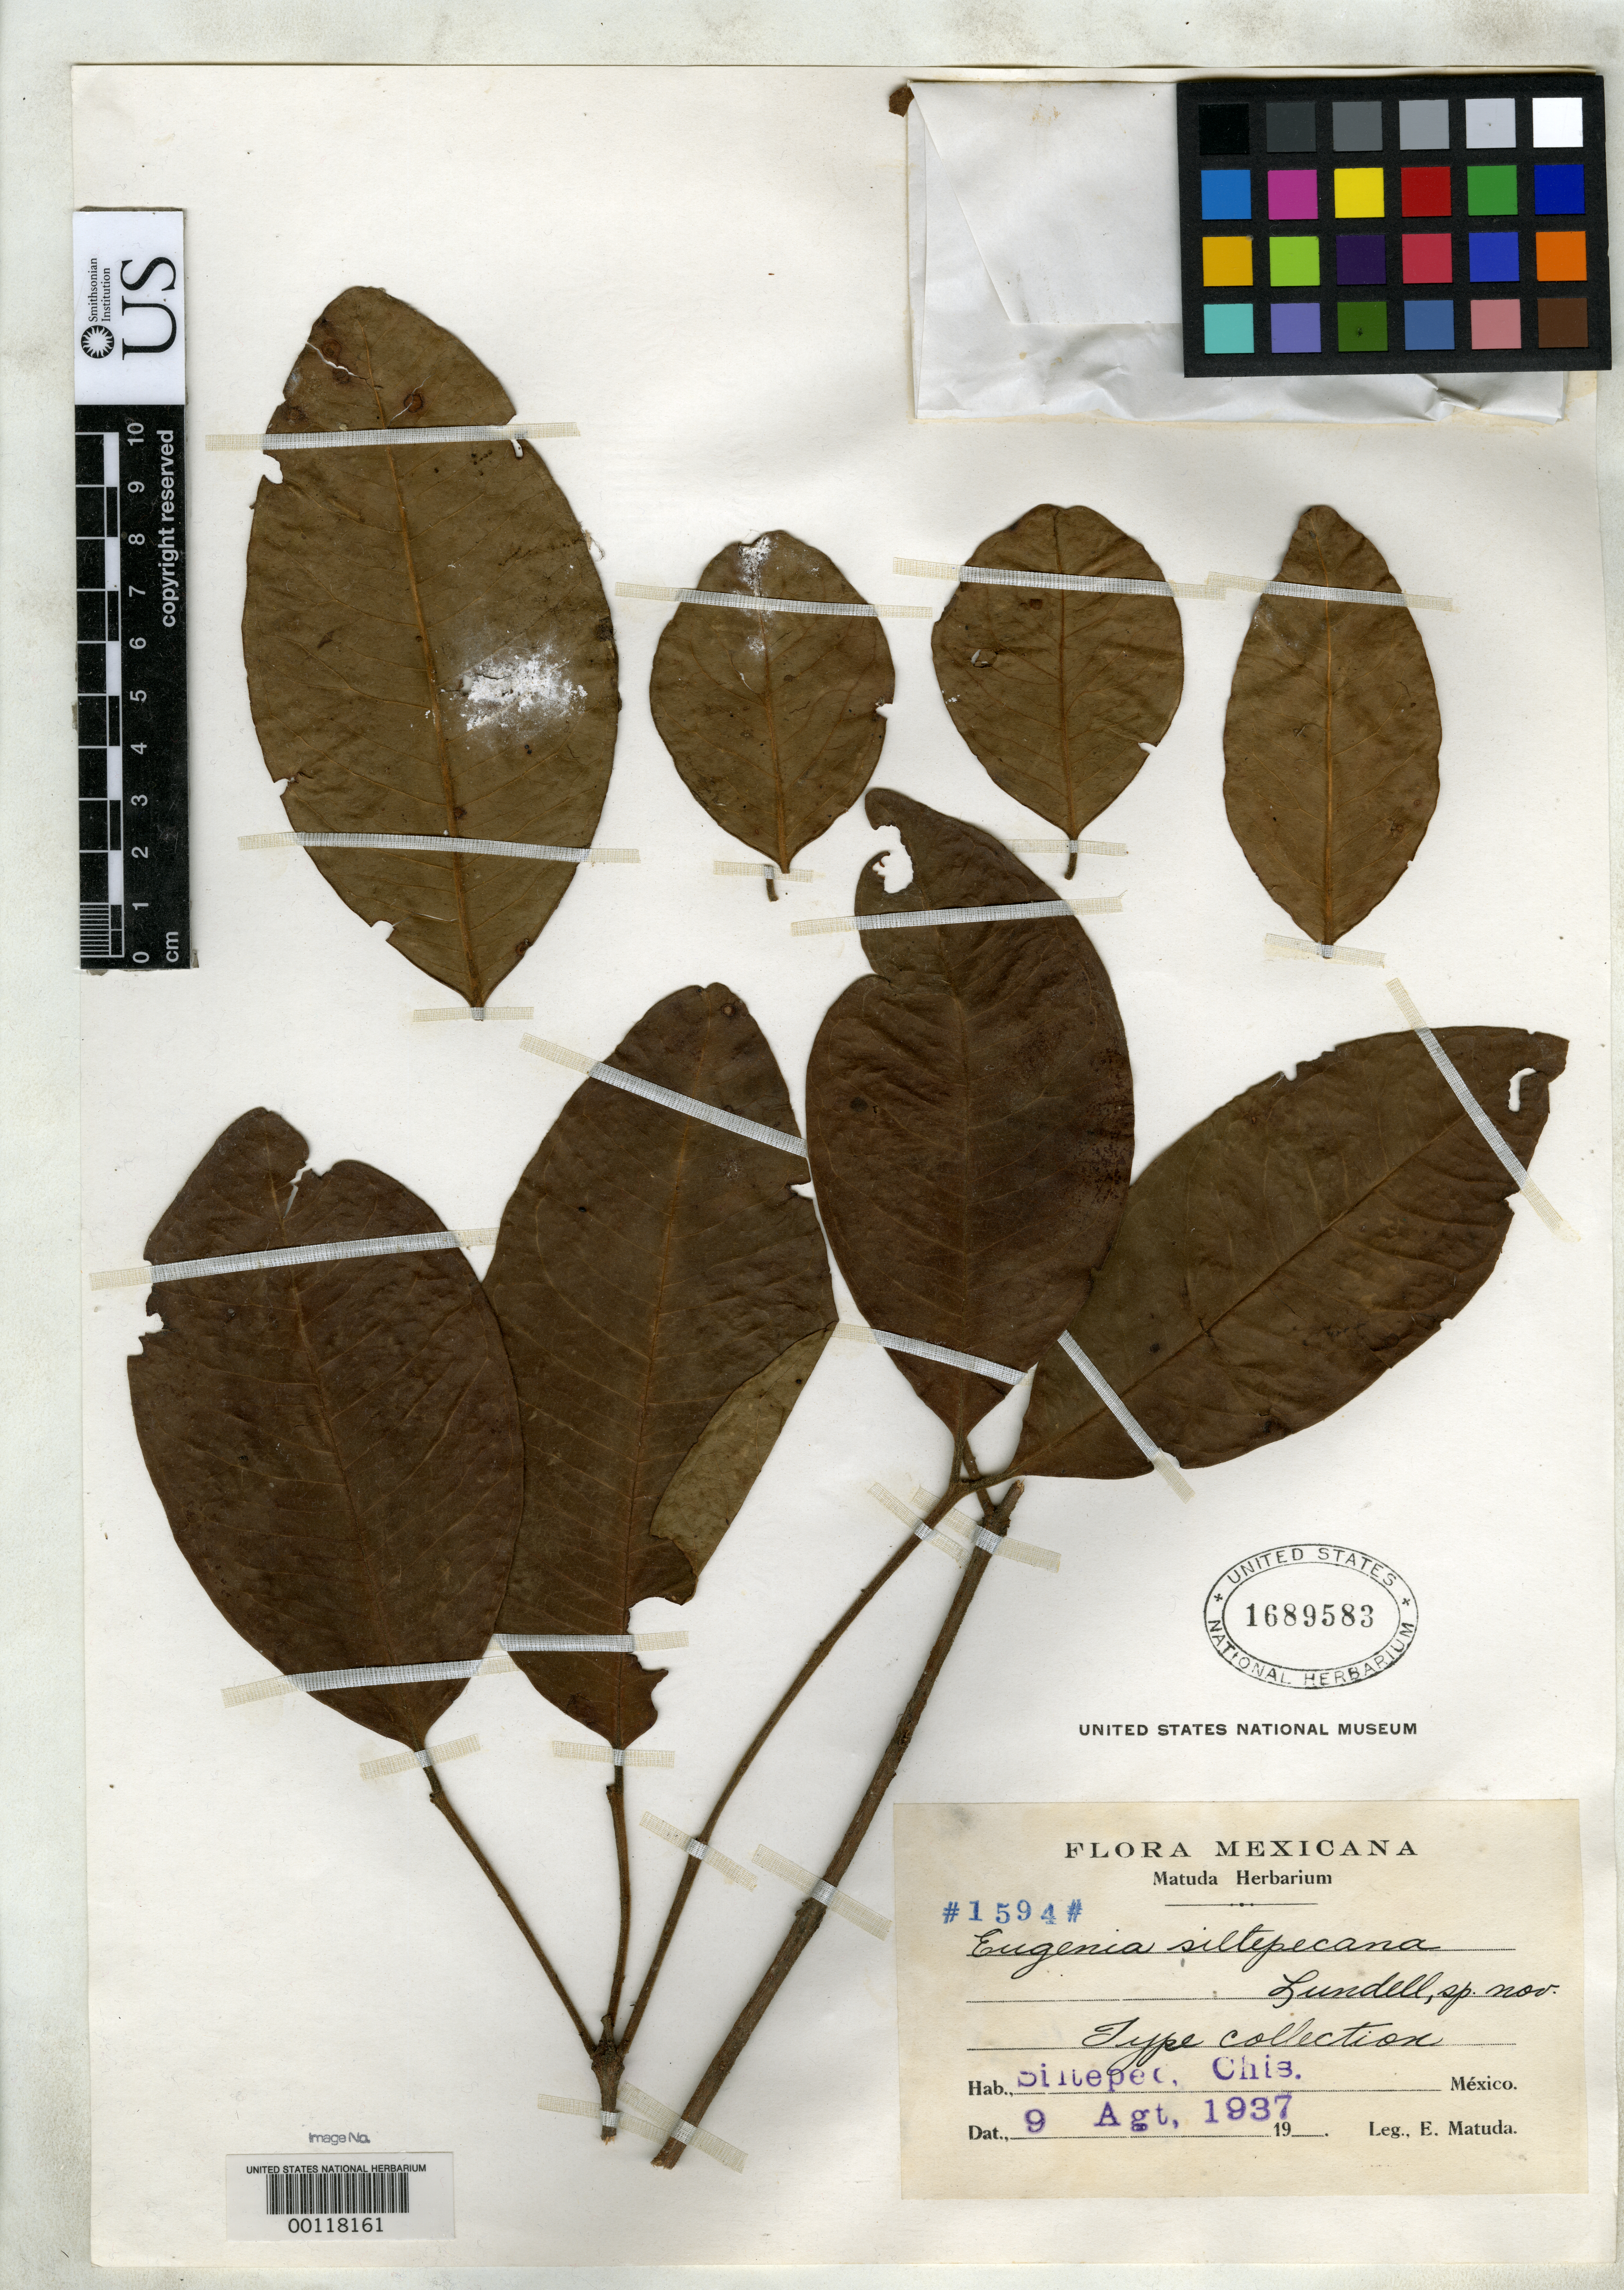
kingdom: Plantae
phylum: Tracheophyta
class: Magnoliopsida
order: Myrtales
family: Myrtaceae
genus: Eugenia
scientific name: Eugenia siltepecana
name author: Lundell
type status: Isotype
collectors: E. Matuda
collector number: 1594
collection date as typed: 09 Aug 1937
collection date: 1937-08-09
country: Mexico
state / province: Chiapas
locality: Siltepec.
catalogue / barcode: US 1689583